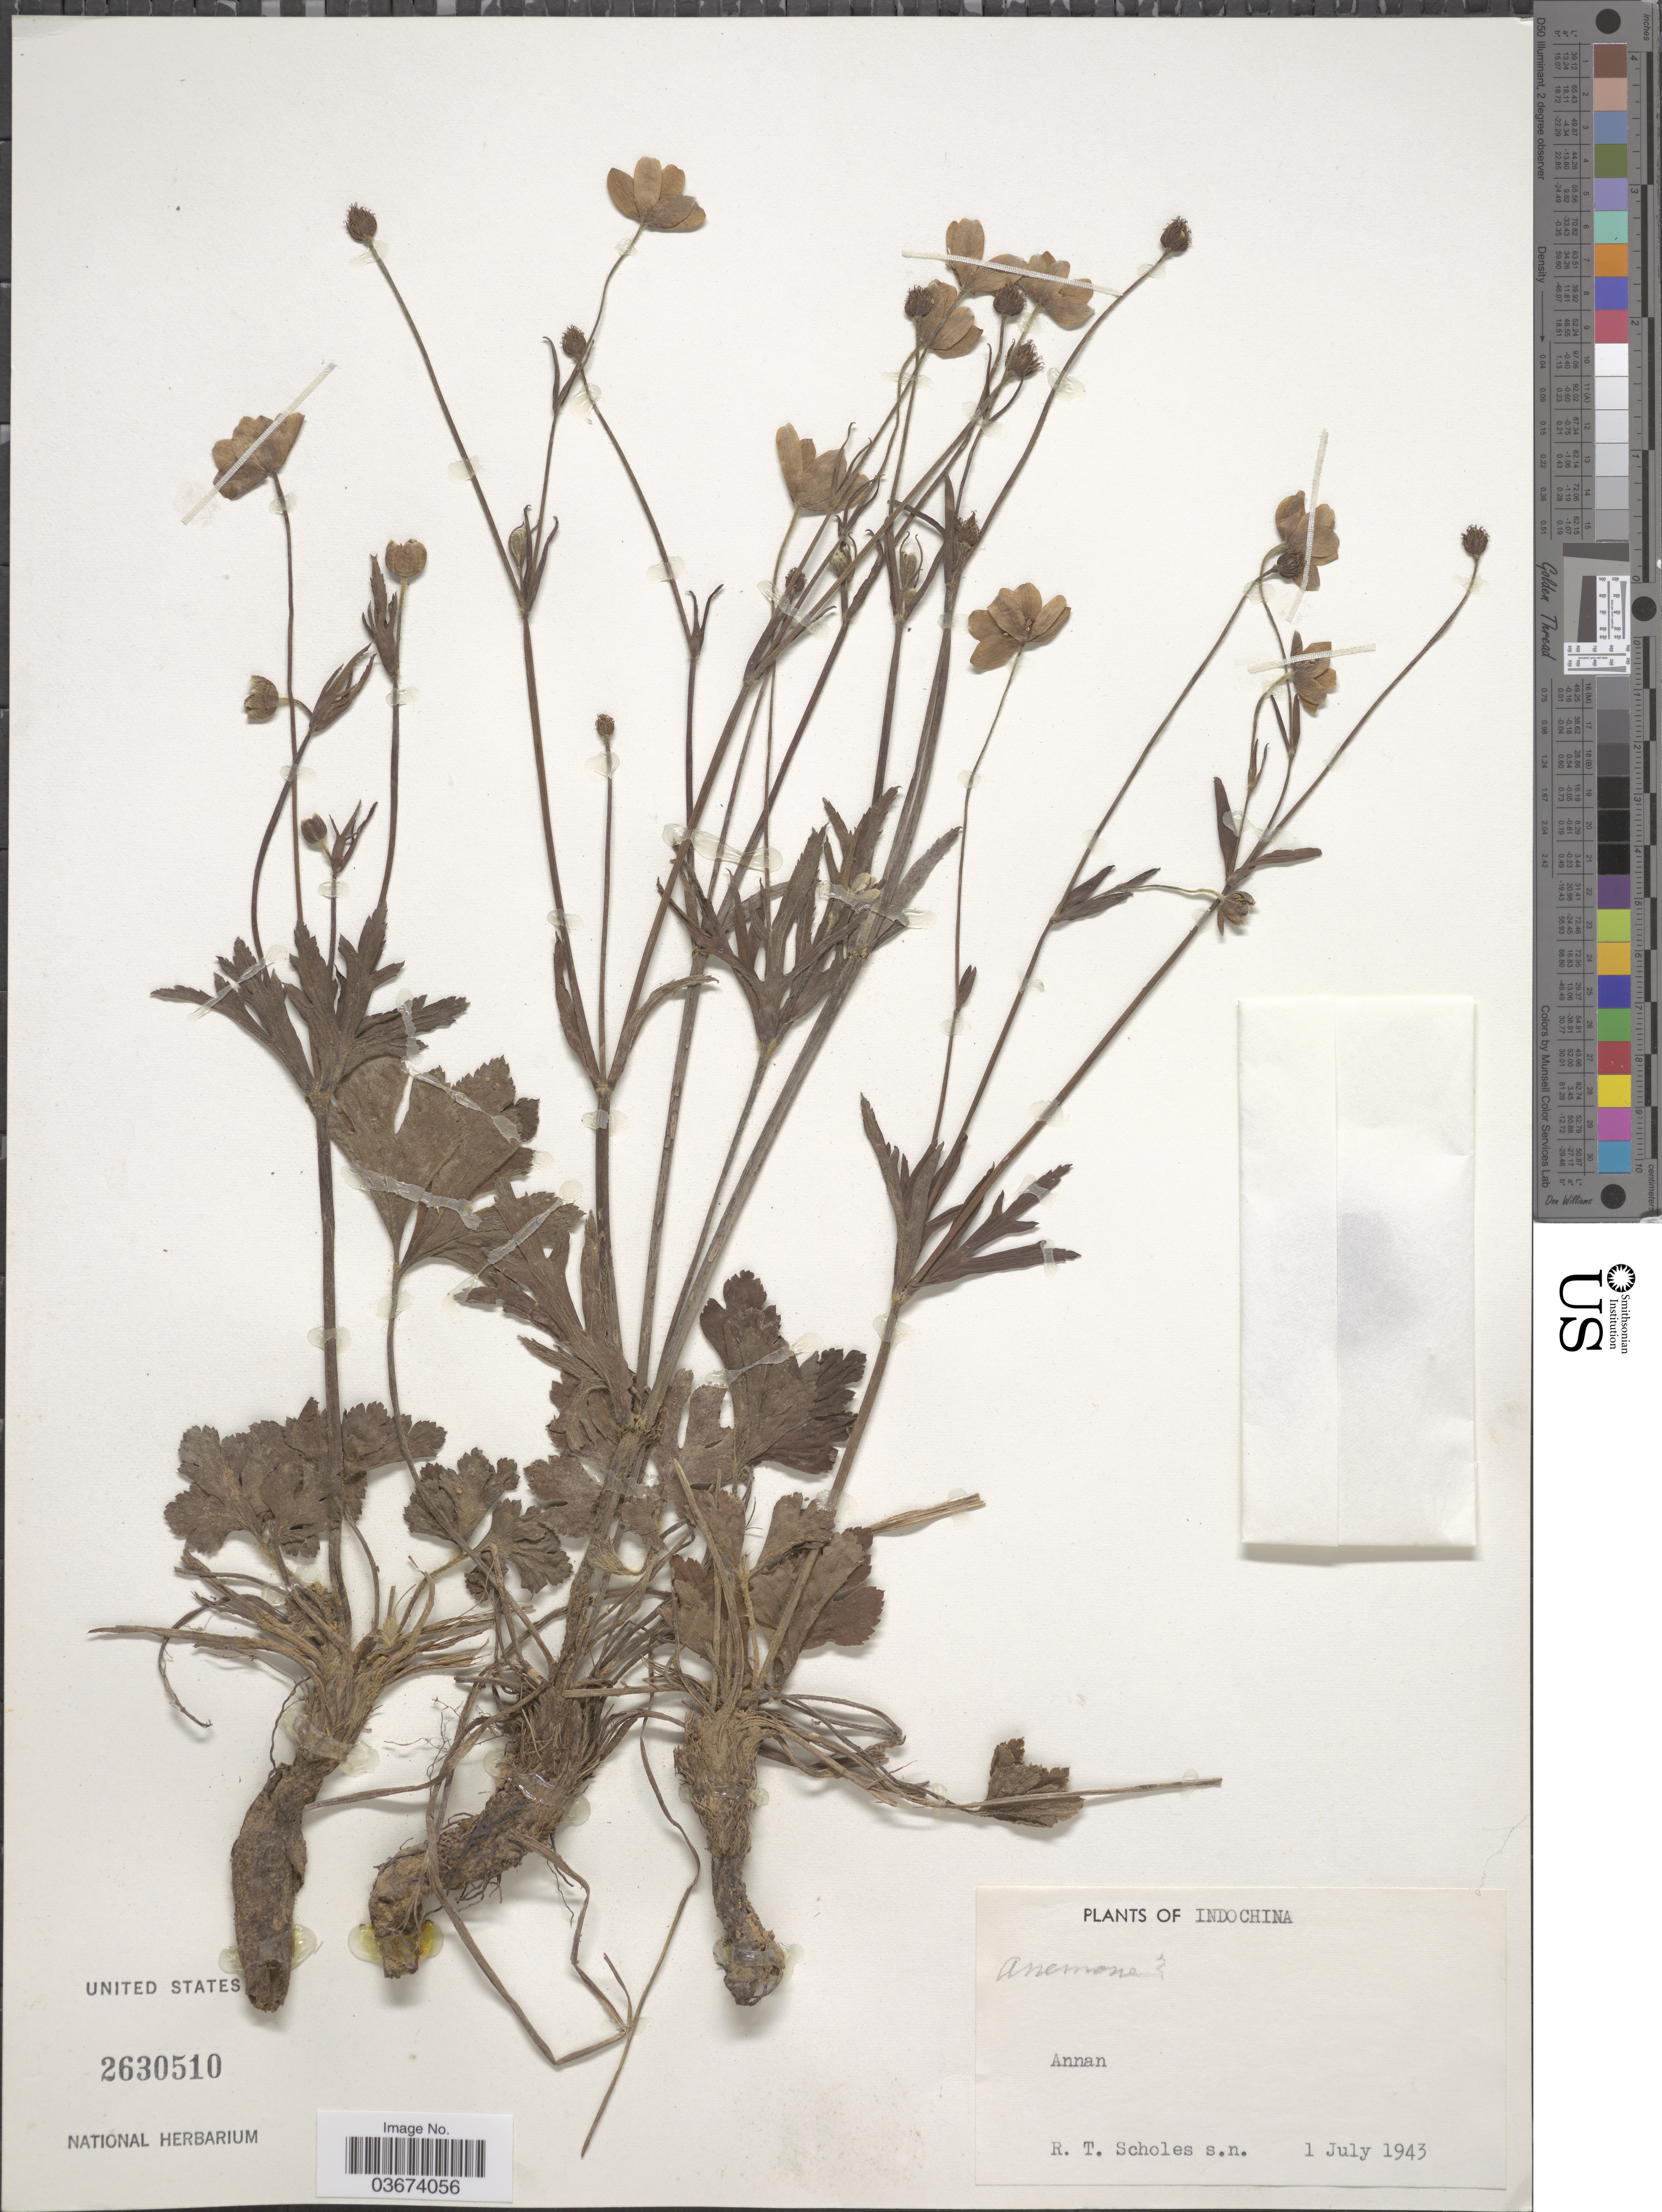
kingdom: Plantae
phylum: Tracheophyta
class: Magnoliopsida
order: Ranunculales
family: Ranunculaceae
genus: Anemone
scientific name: Anemone sp.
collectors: R. Scholes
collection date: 1943-07-01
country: Vietnam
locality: Indochina. Annan.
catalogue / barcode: US 2630510